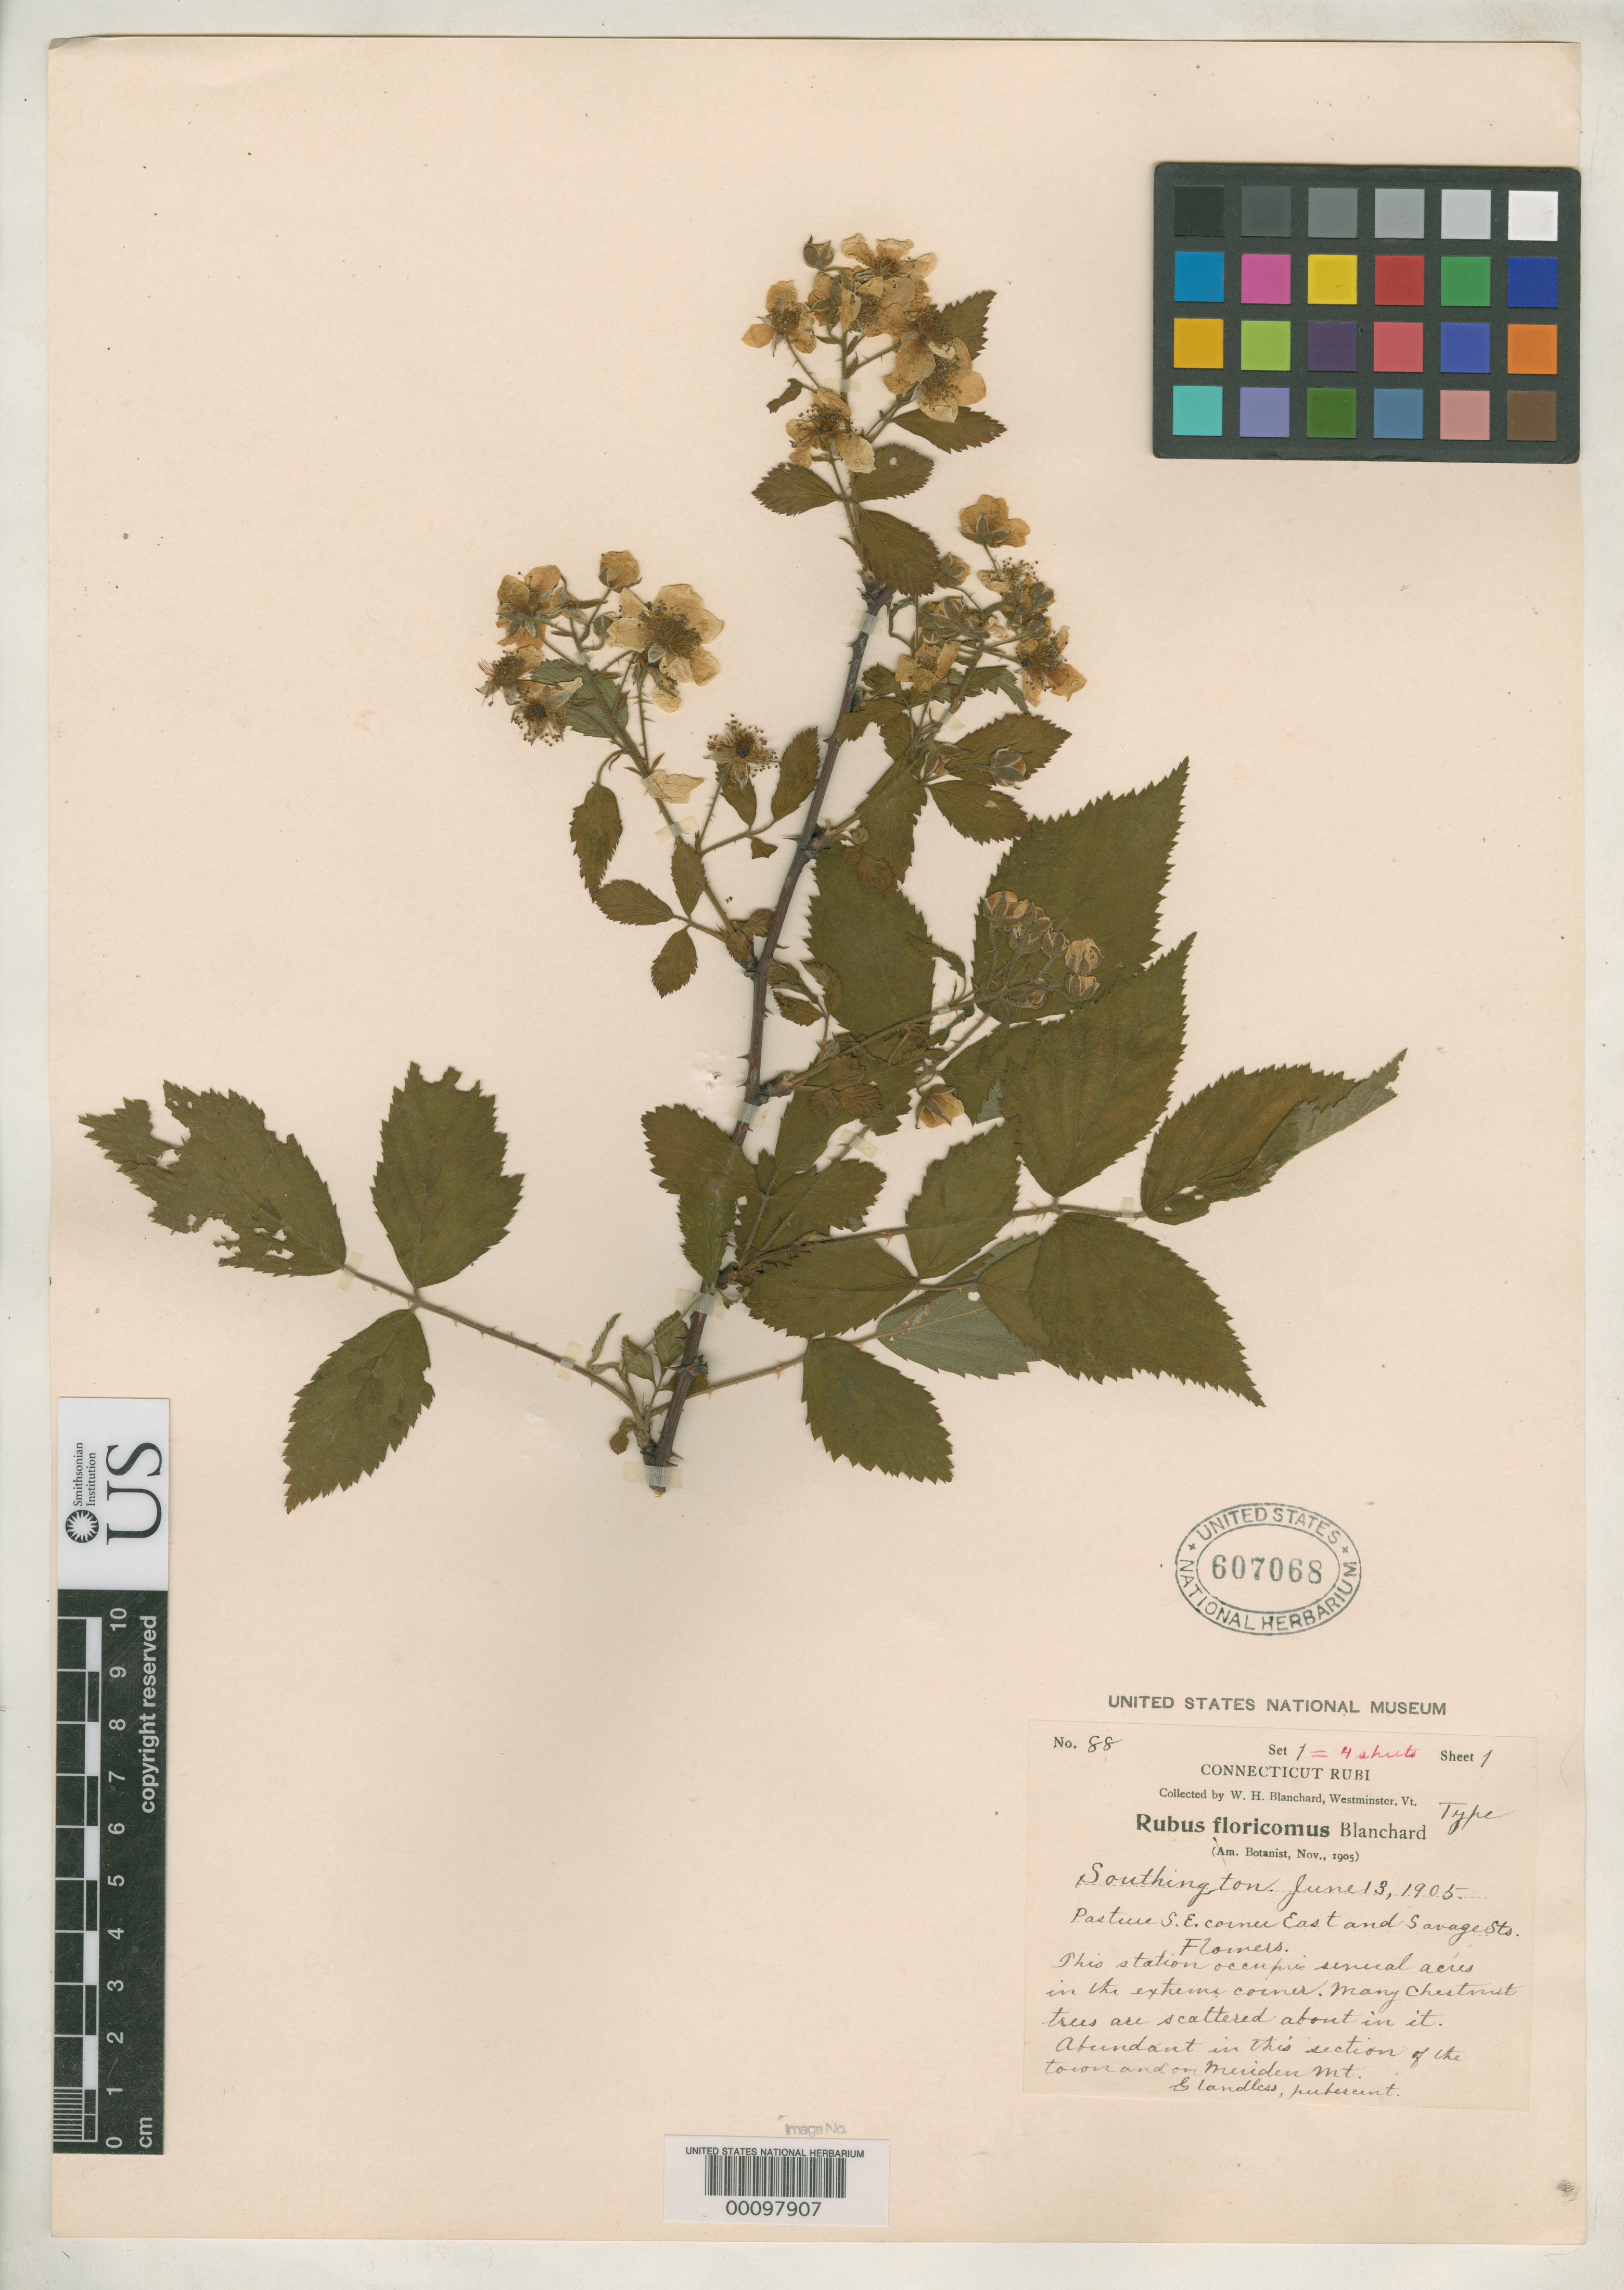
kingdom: Plantae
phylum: Tracheophyta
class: Magnoliopsida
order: Rosales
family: Rosaceae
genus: Rubus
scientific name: Rubus floricomus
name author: Blanch.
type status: Type Collection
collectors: W. H. Blanchard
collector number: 88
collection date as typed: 20 Aug 1905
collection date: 1905-08-20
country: United States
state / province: Connecticut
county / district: Hartford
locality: Savage St. near junction with East St., Southington.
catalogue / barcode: US 607068